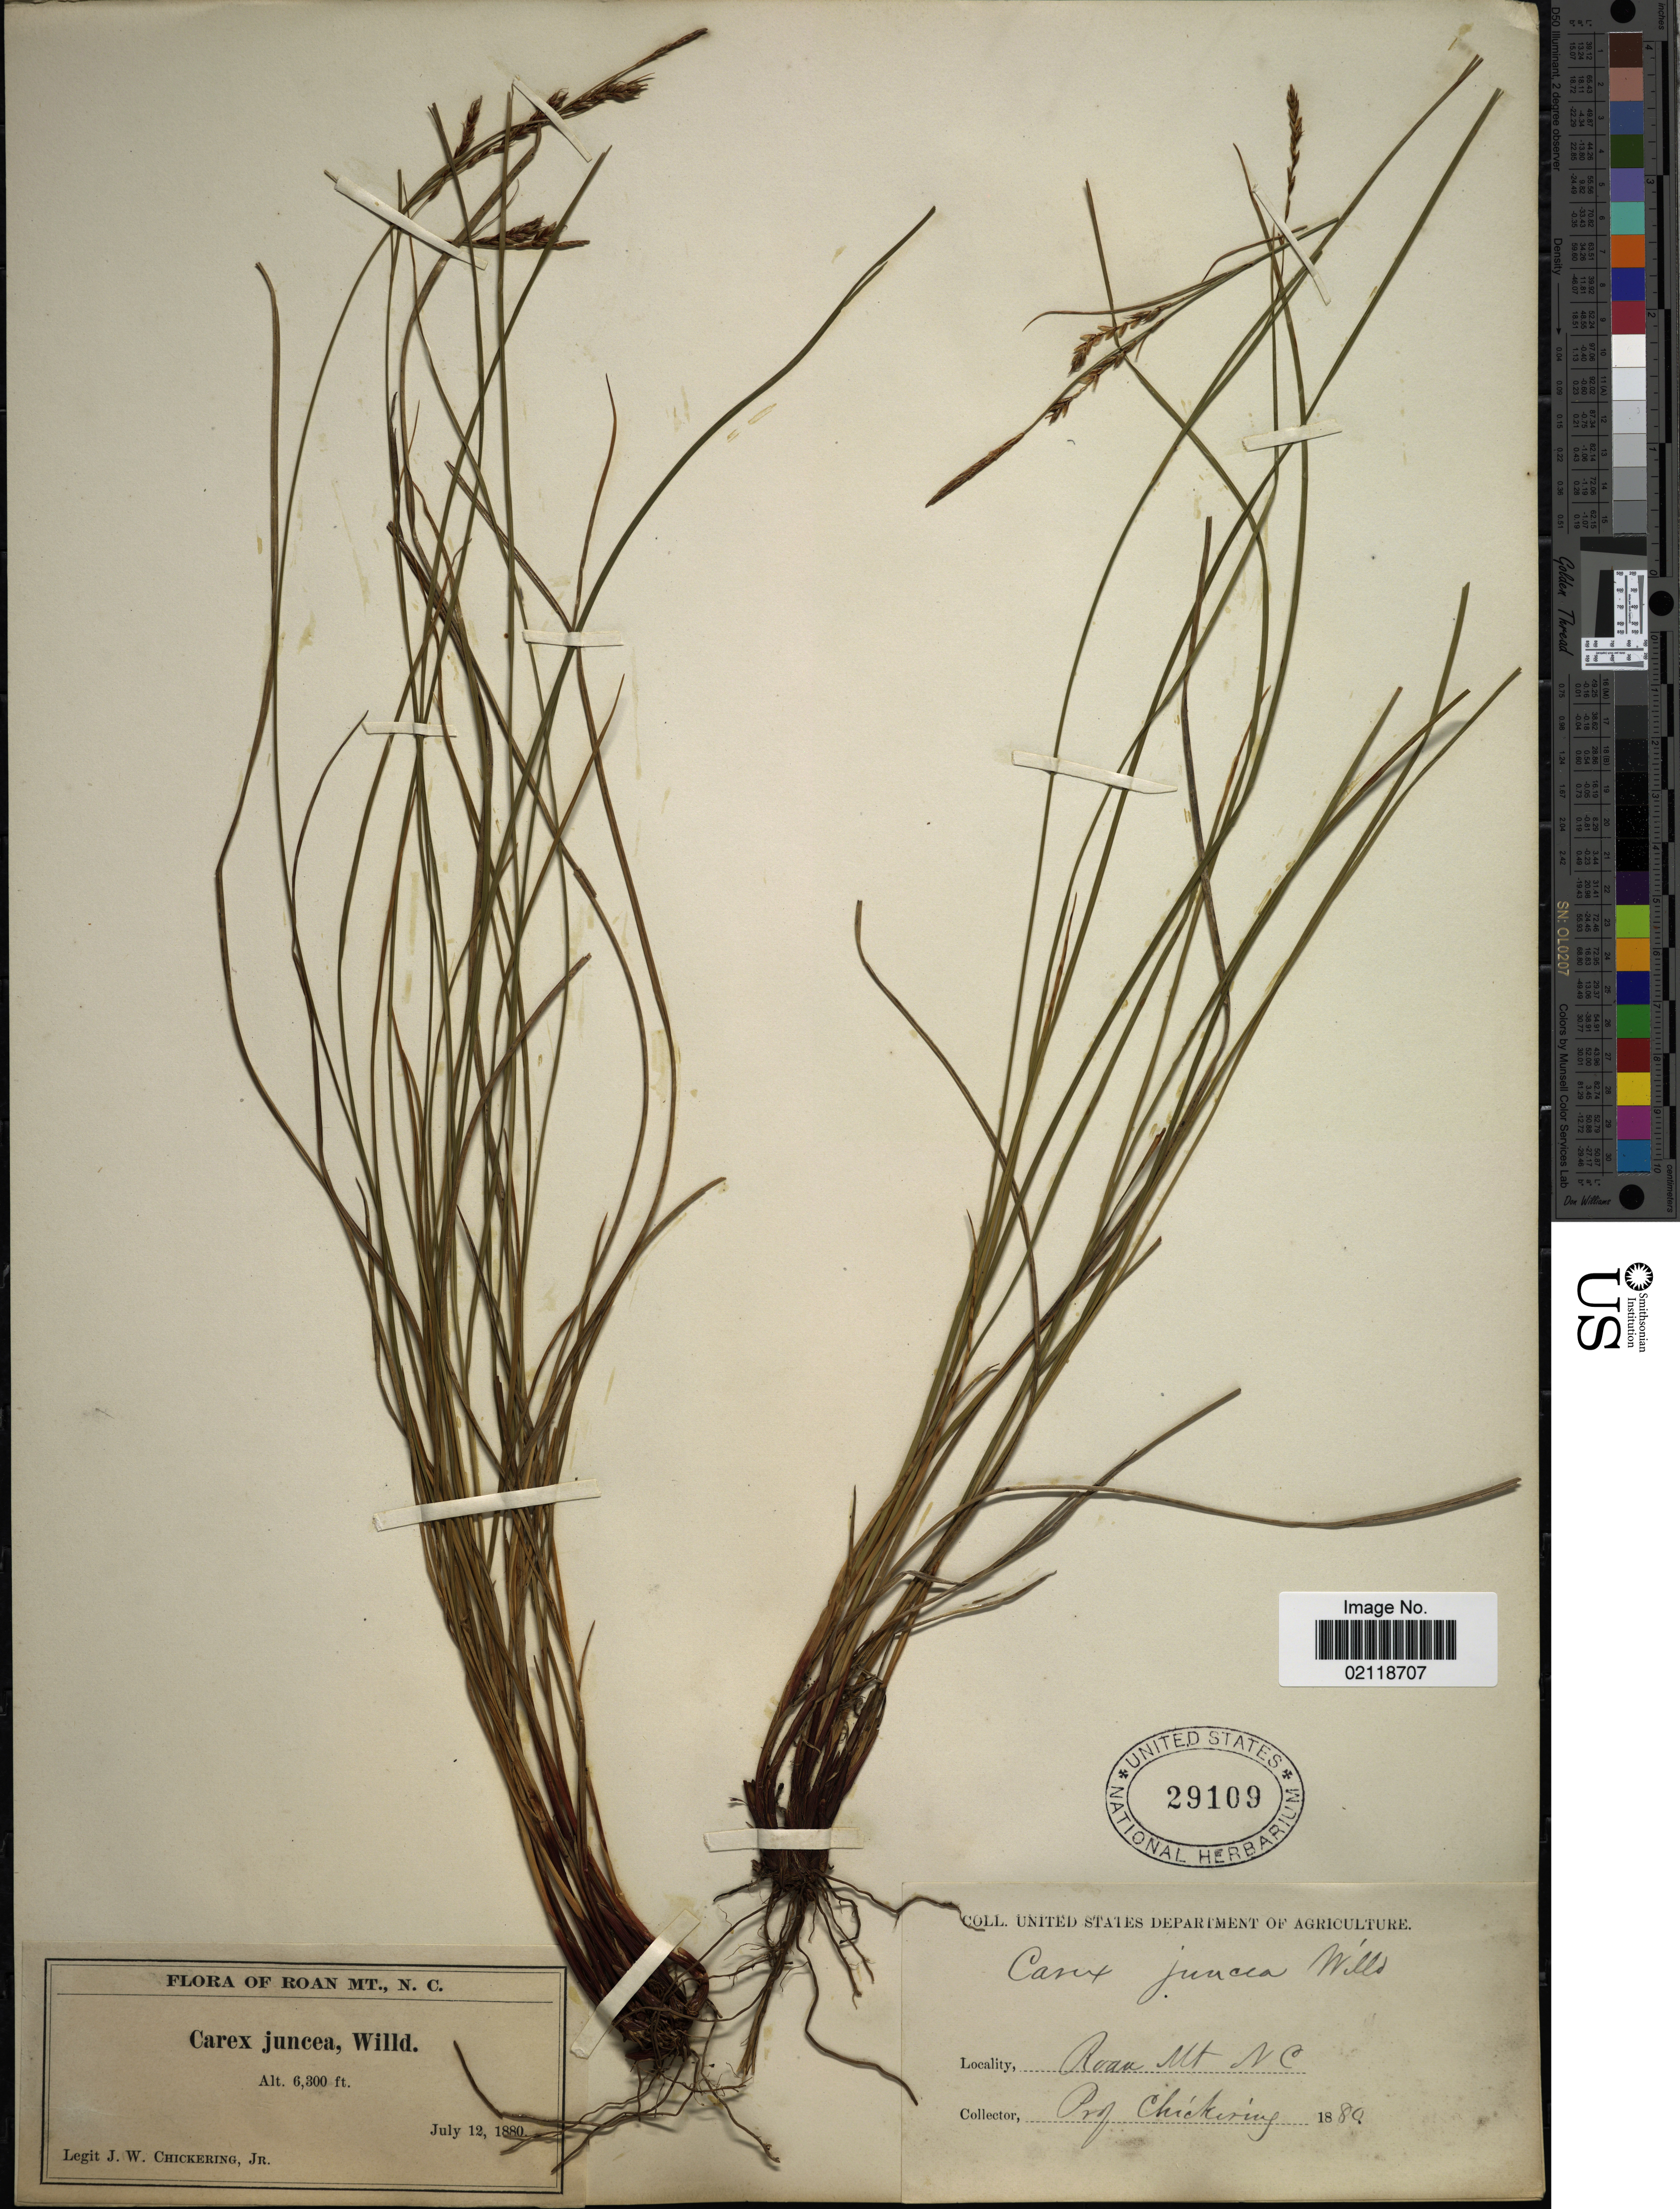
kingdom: Plantae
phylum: Tracheophyta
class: Liliopsida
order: Poales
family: Cyperaceae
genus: Carex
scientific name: Carex misera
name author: Buckley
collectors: J. W. Chickering Jr.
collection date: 1880-07-12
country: United States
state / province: North Carolina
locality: Roan Mt.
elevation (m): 1920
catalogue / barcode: US 29109